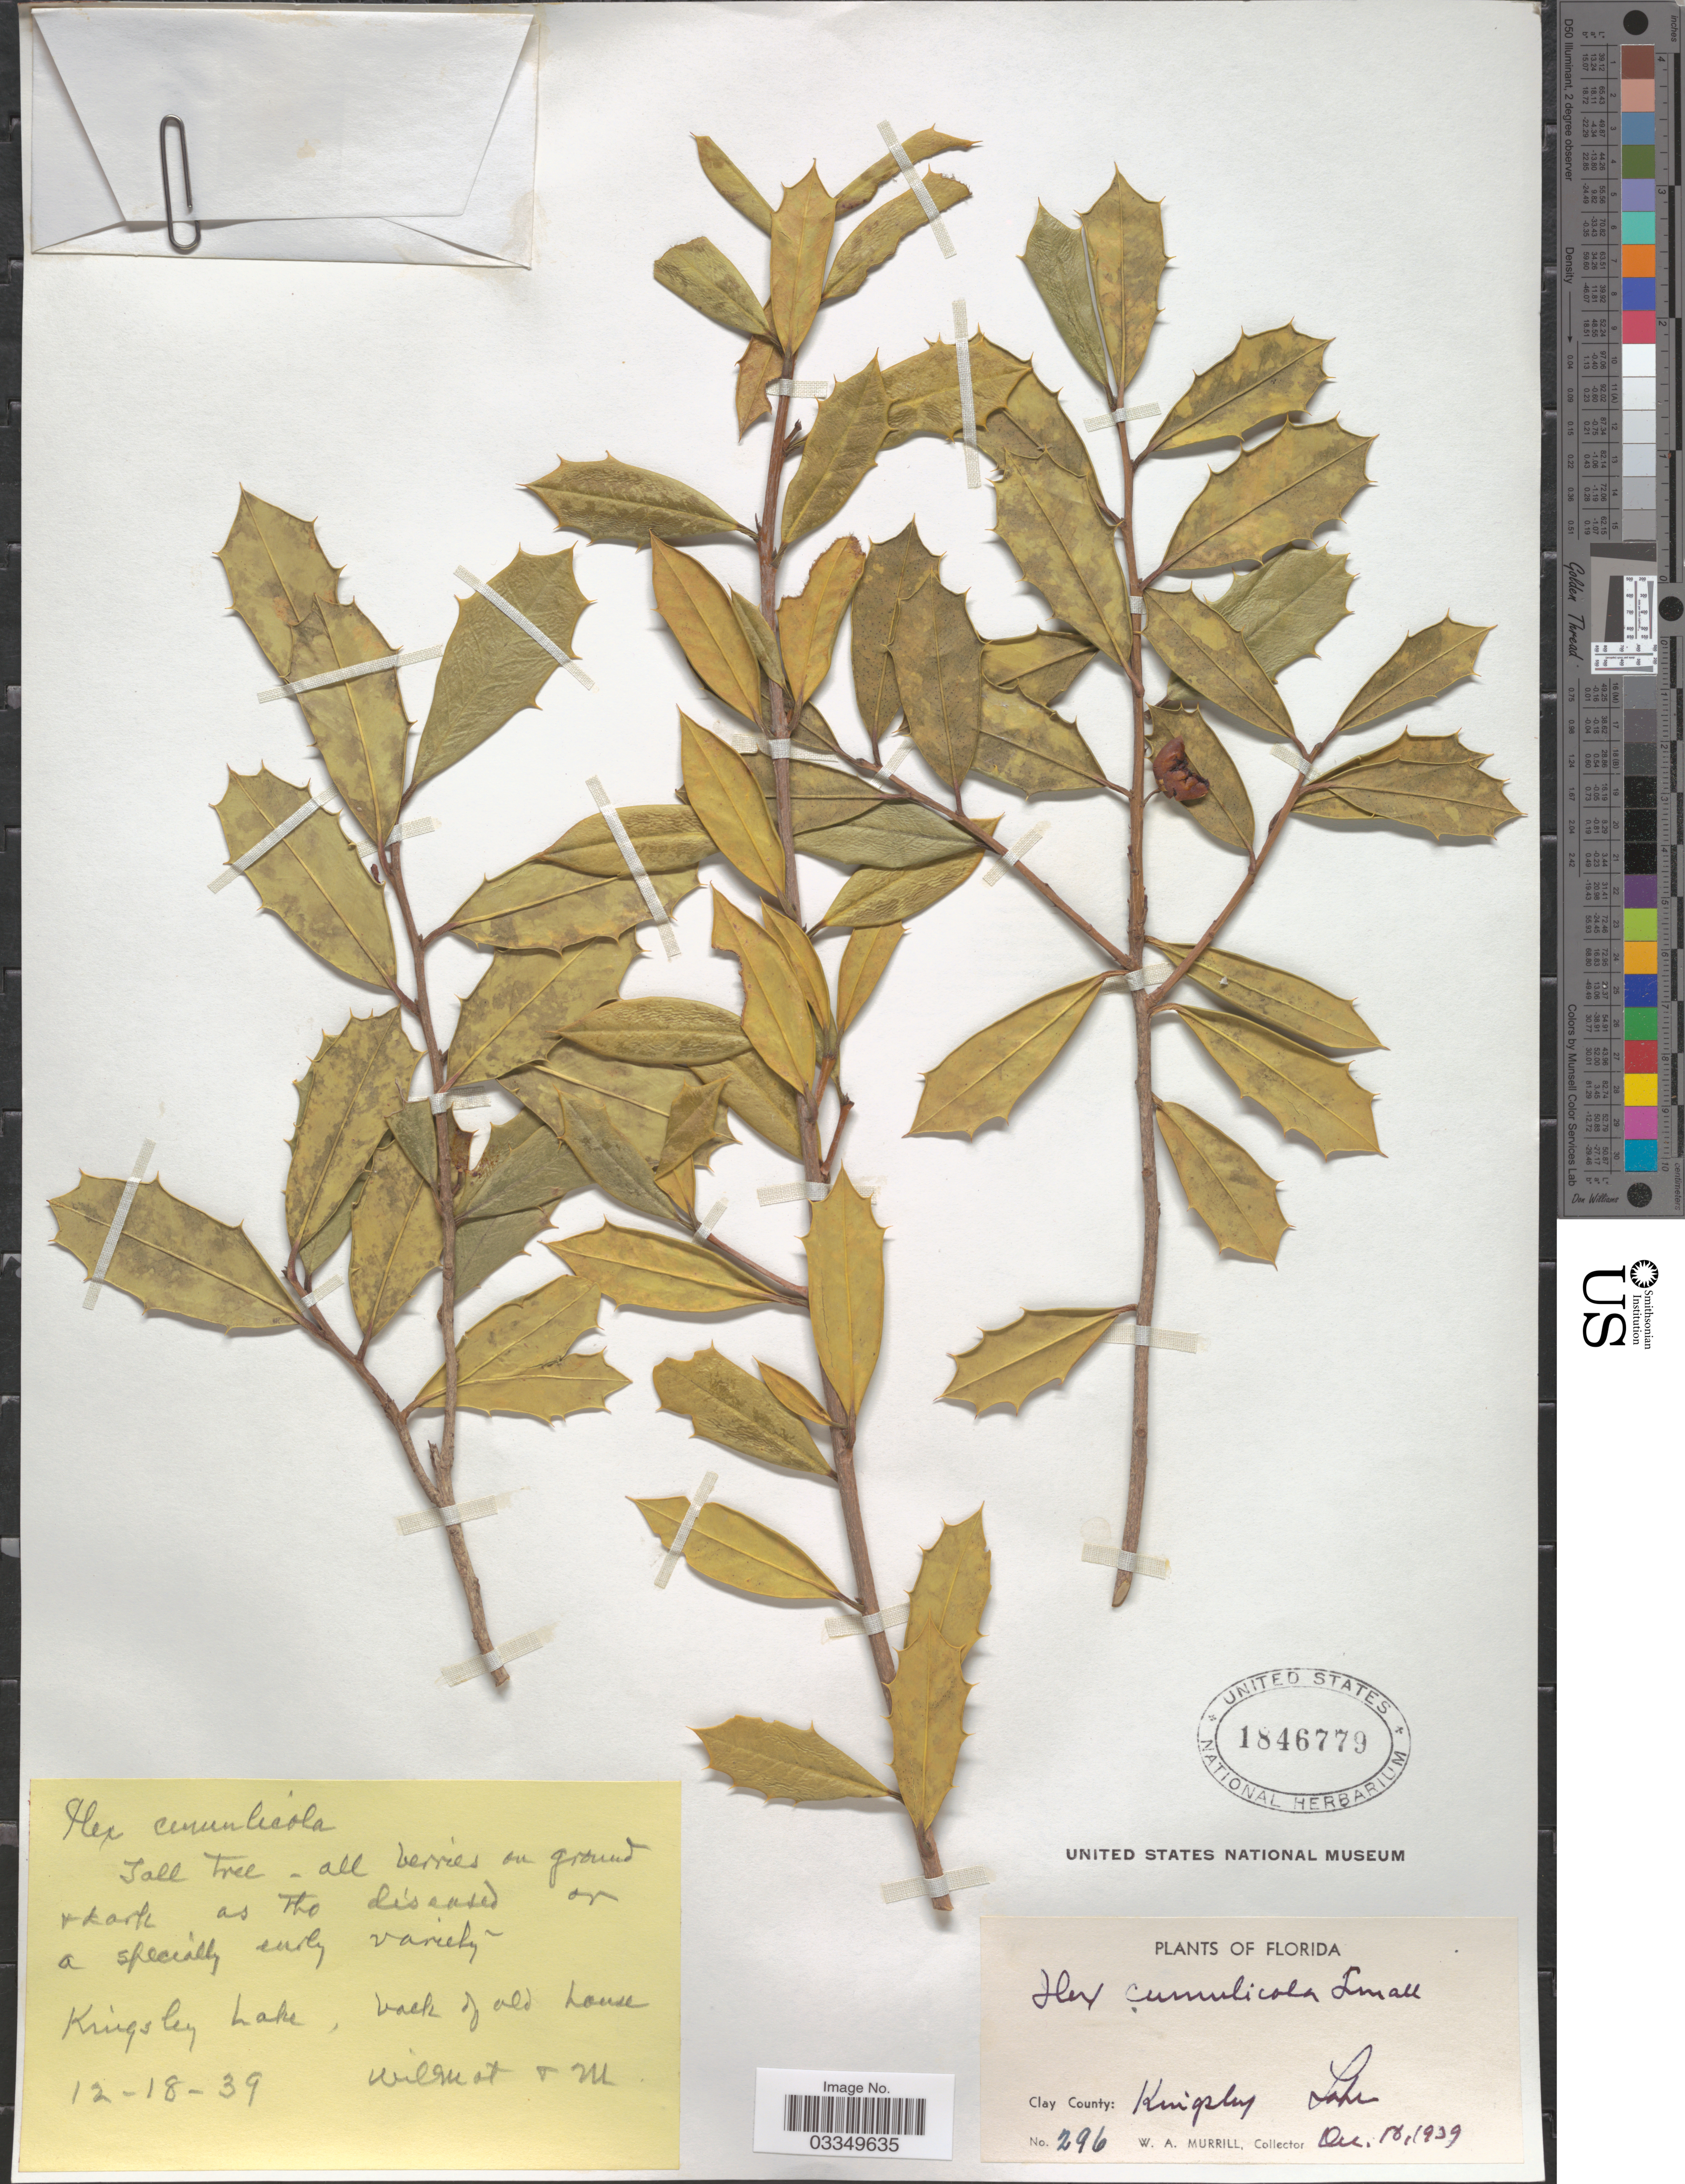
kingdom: Plantae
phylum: Tracheophyta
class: Magnoliopsida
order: Aquifoliales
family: Aquifoliaceae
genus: Ilex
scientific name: Ilex cumulicola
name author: Small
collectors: W. A. Murrill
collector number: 296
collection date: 1939-12-18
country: United States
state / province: Florida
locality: Clay County: Kingsley Lake, back of old house.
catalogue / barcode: US 1846779